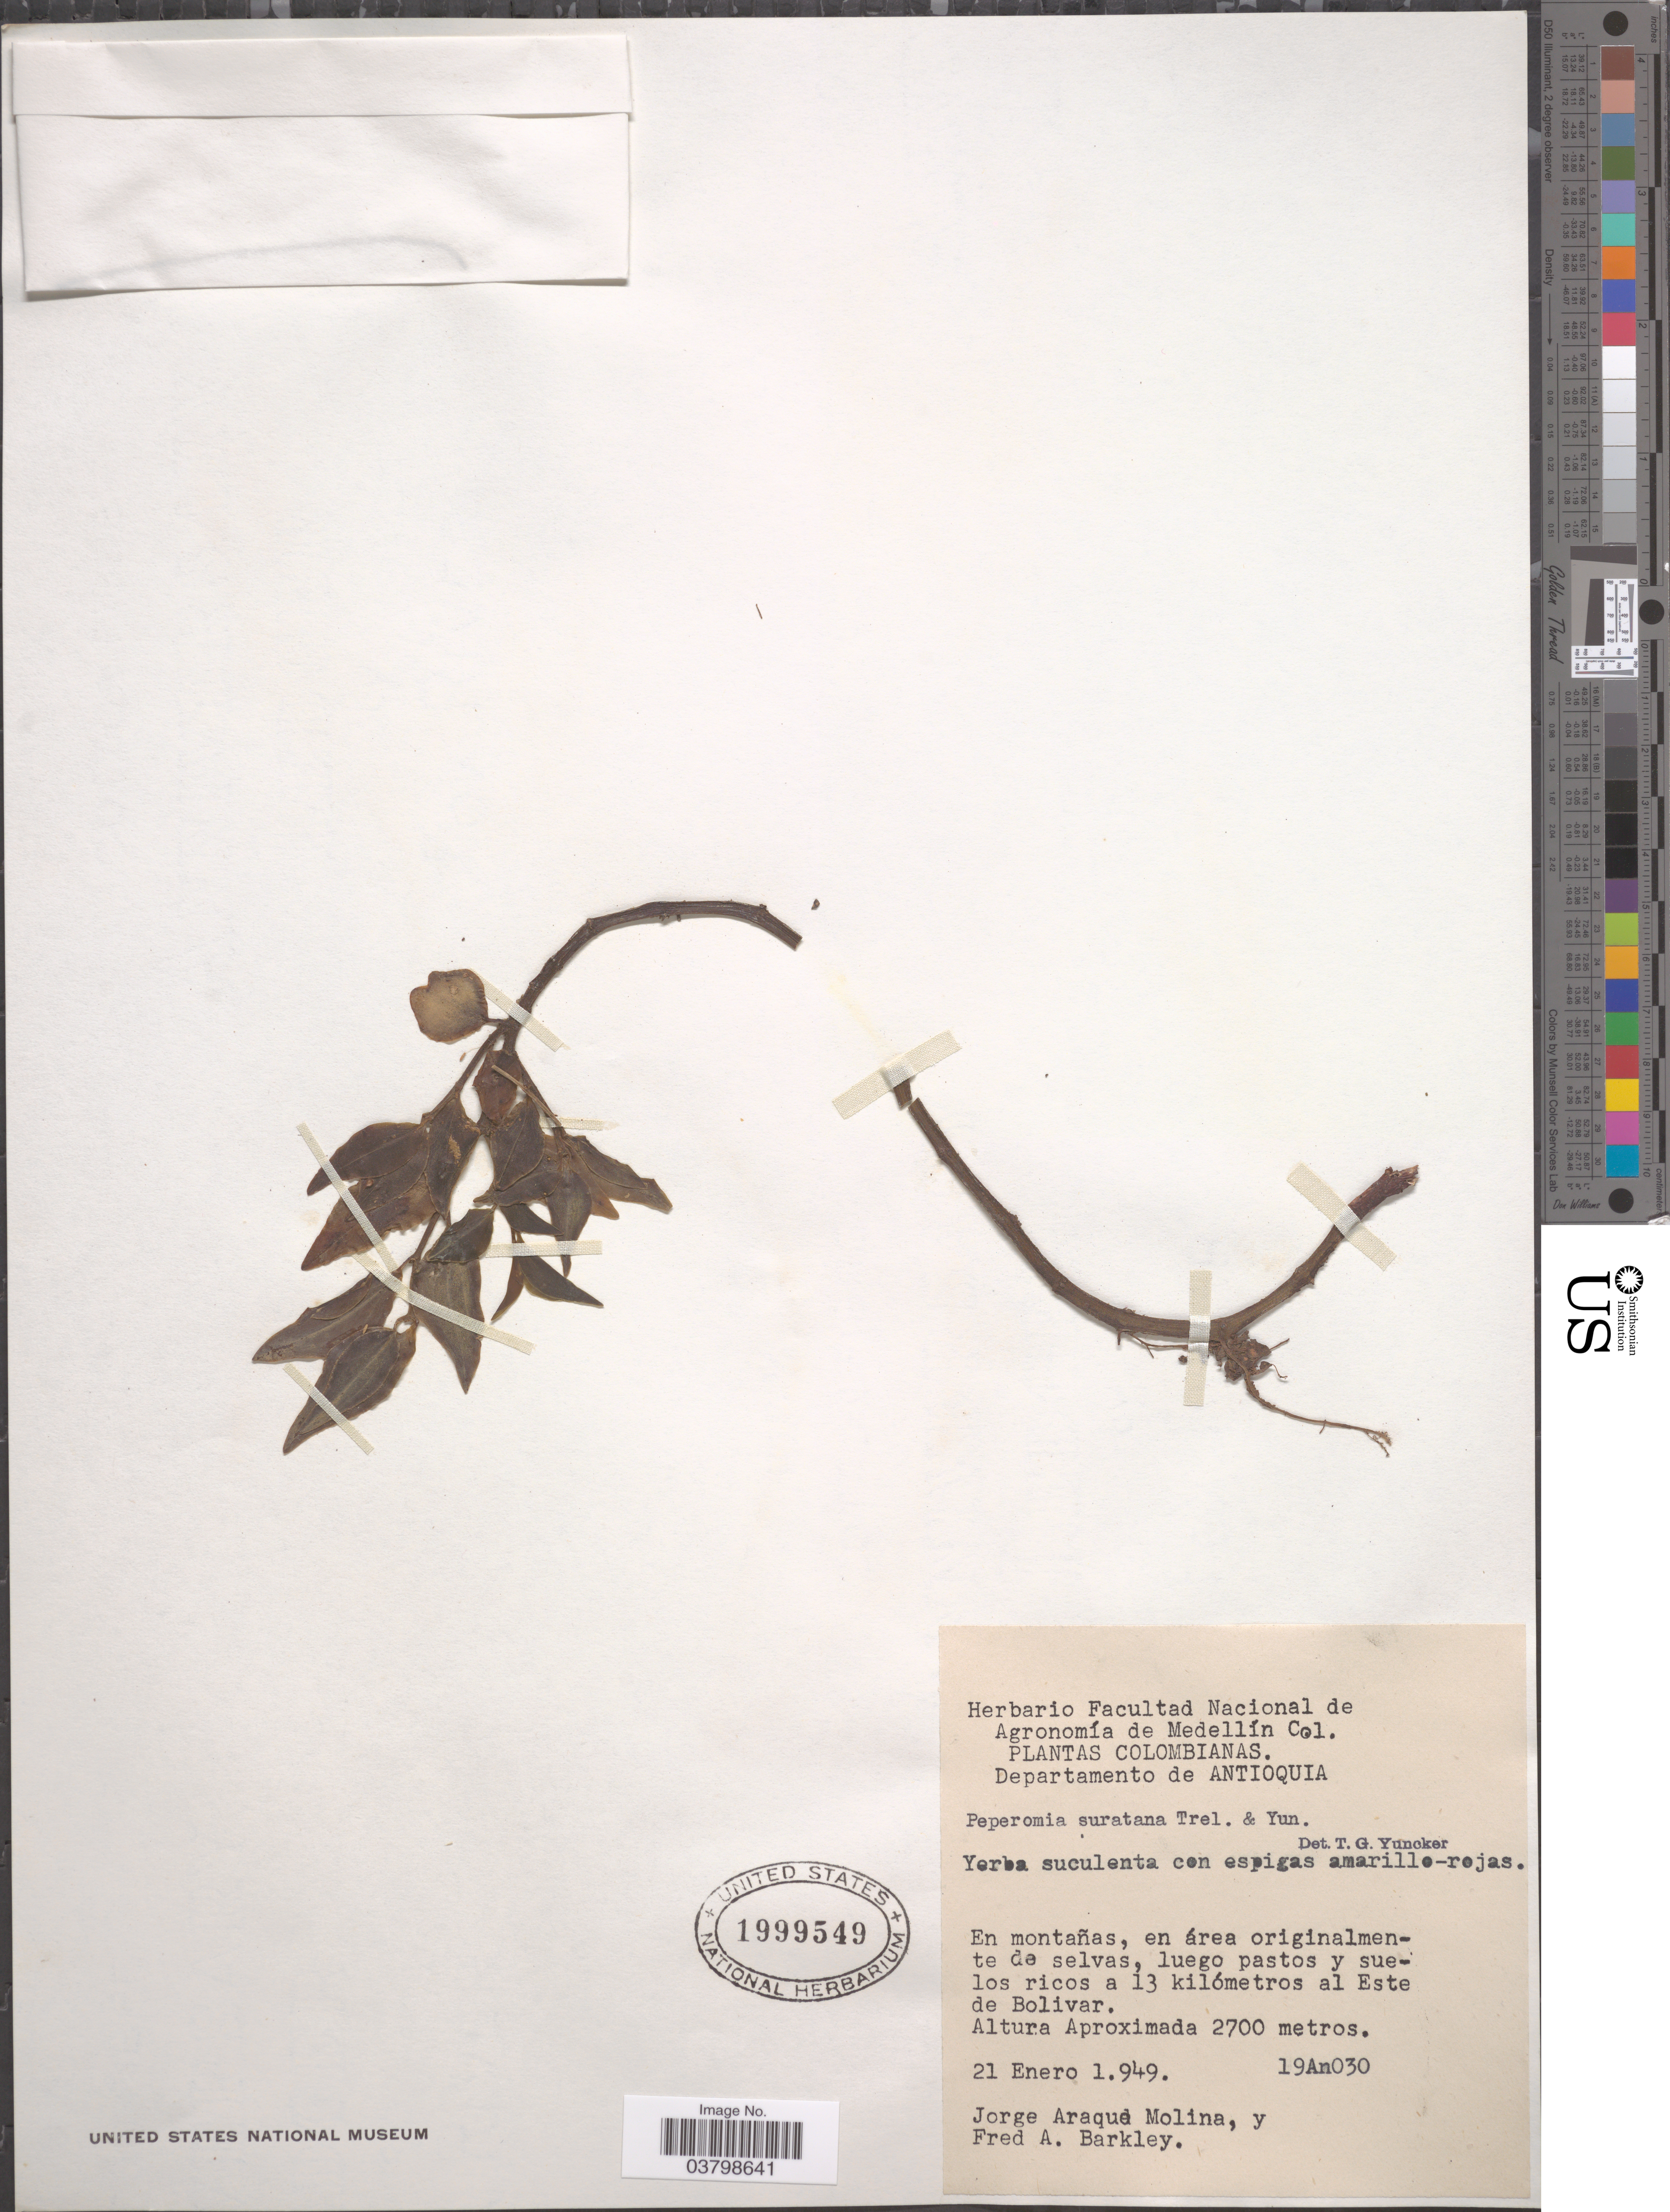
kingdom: Plantae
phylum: Tracheophyta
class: Magnoliopsida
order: Piperales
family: Piperaceae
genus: Peperomia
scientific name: Peperomia suratana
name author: Trel. & Yunck.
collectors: J. Araque Molina & F. A. Barkley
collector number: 19An030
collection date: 1949-01-21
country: Colombia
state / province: Antioquia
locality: Departamento de Antioquia. Luego pastos y suelos ricos a 13 kilómetros al Este de Bolivar.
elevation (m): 2700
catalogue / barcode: US 1999549